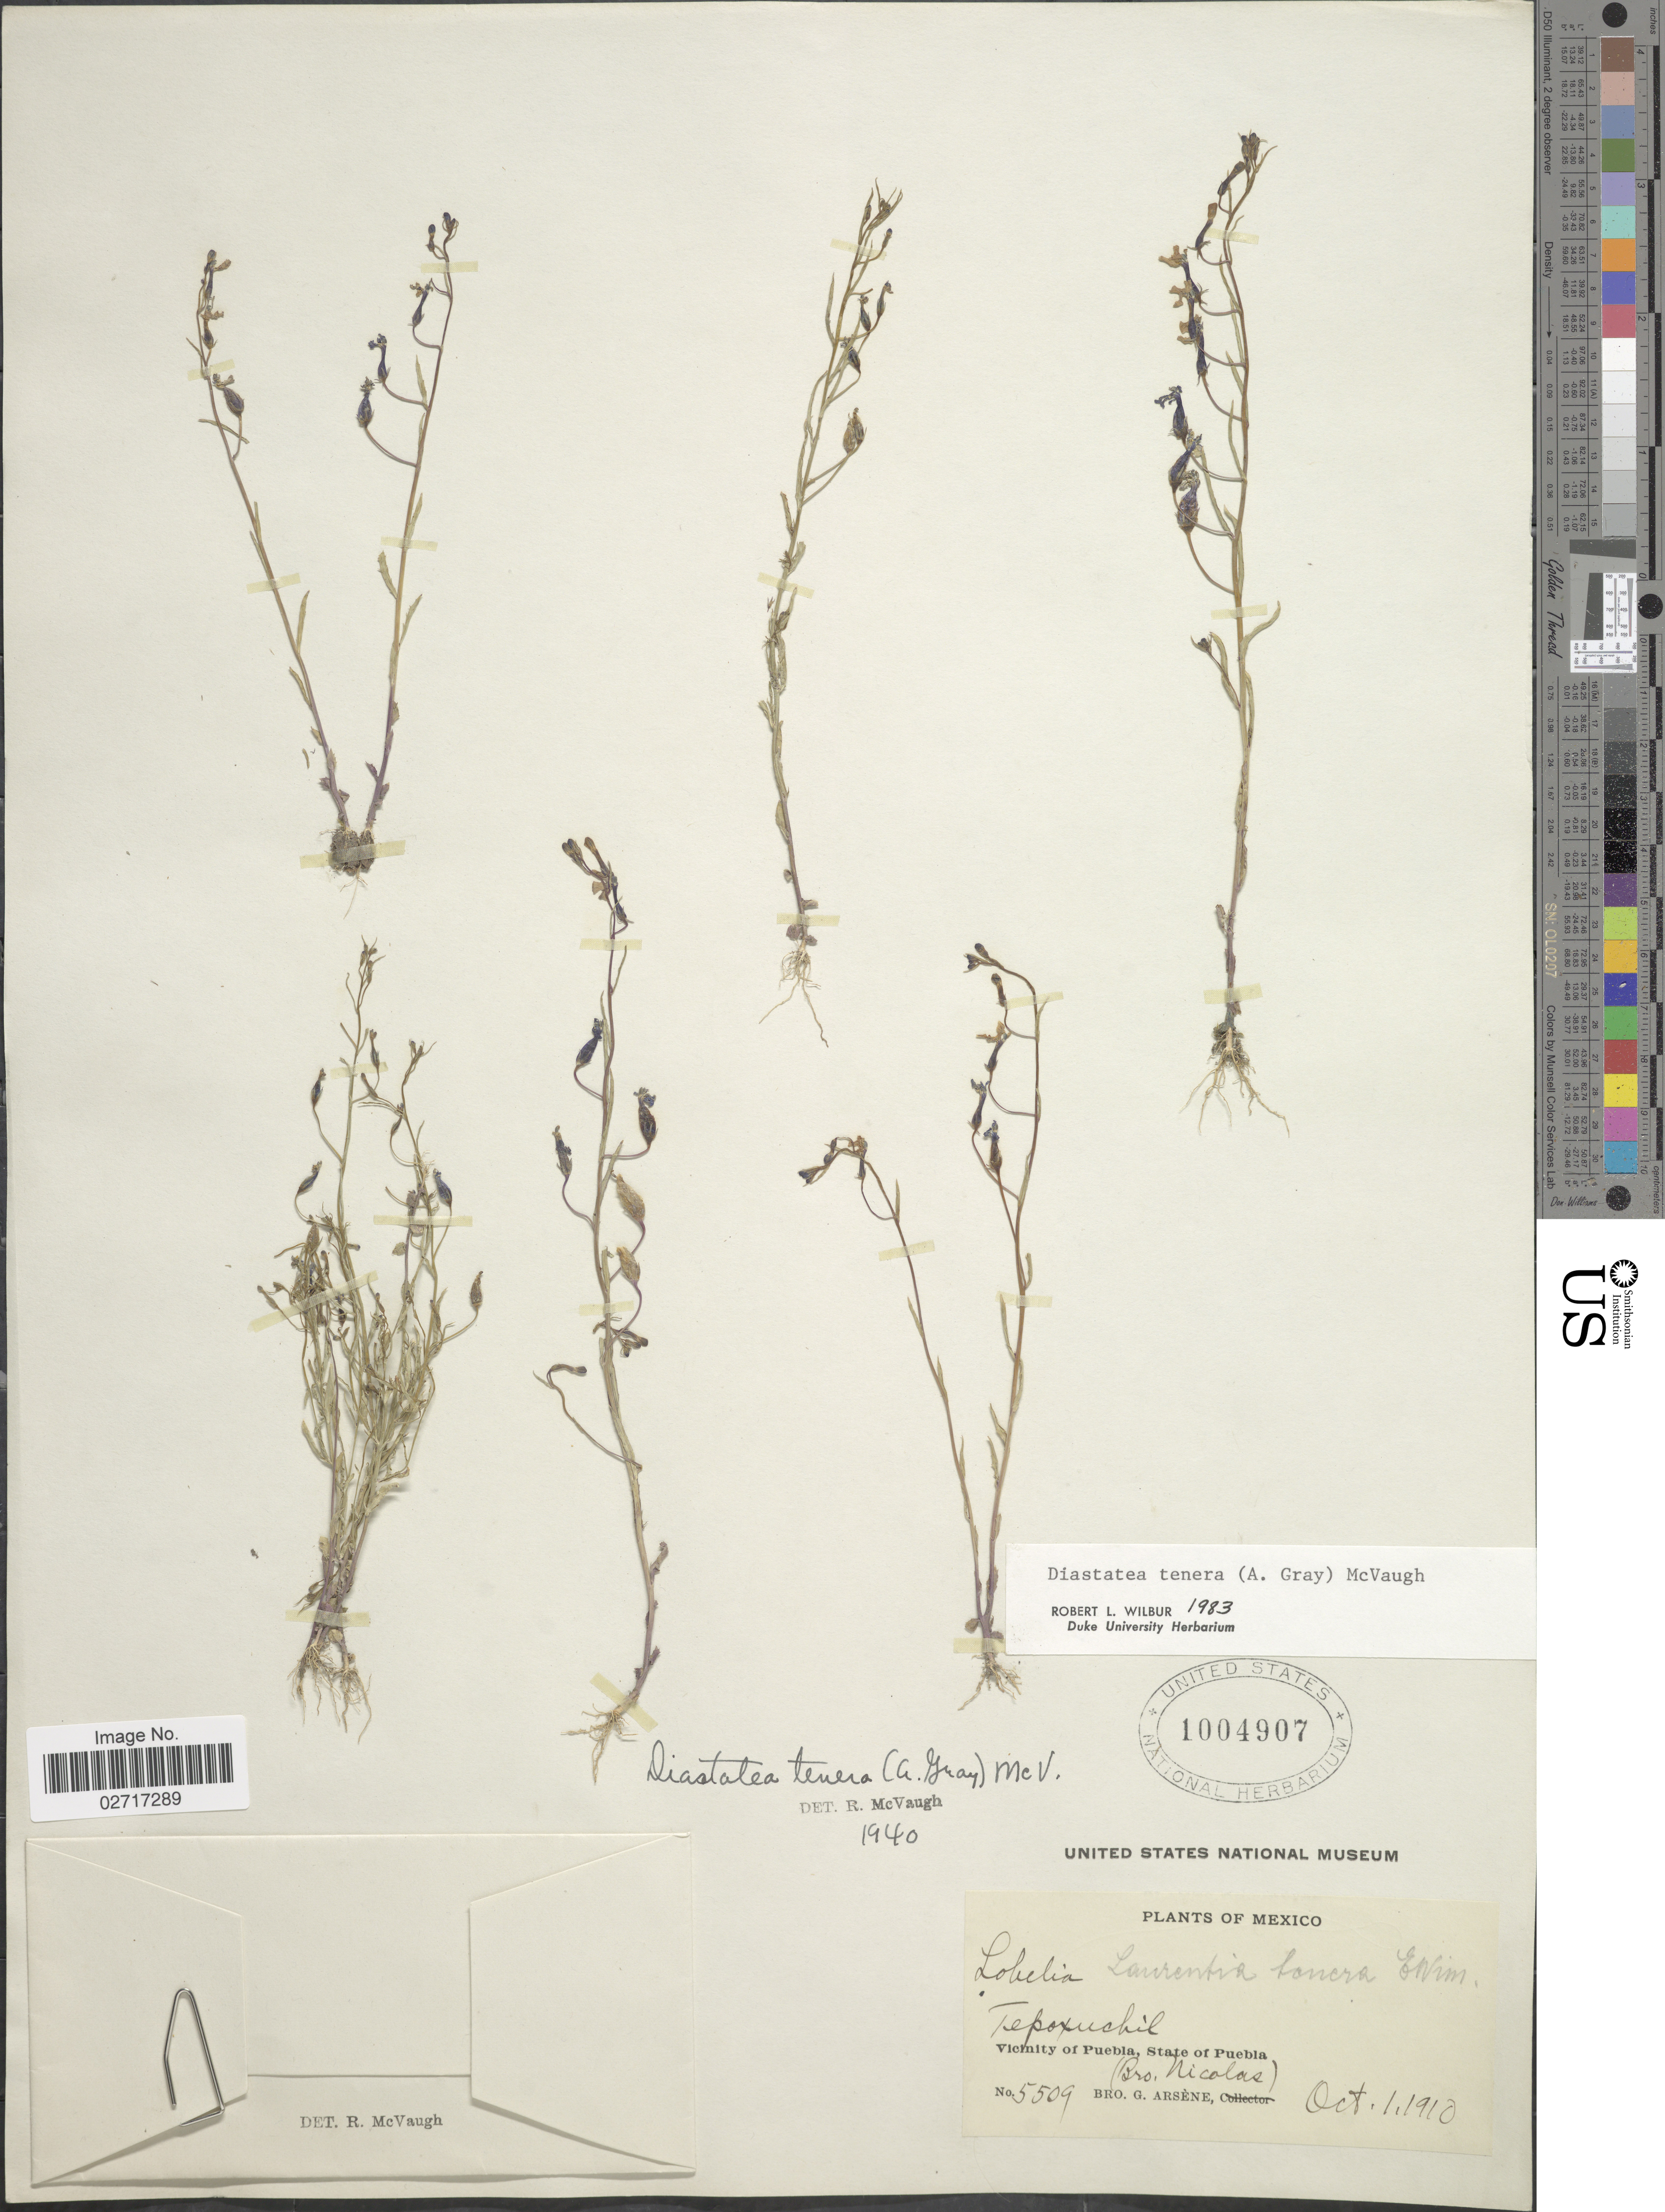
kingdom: Plantae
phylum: Tracheophyta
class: Magnoliopsida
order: Asterales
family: Campanulaceae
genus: Diastatea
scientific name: Diastatea tenera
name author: (A. Gray) McVaugh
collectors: Bro. Nicolas & Bro. G. Arsène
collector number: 5509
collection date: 1910-10-01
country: Mexico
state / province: Puebla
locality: Tepoxuchil. Vicinity of Puebla.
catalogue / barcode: US 1004907